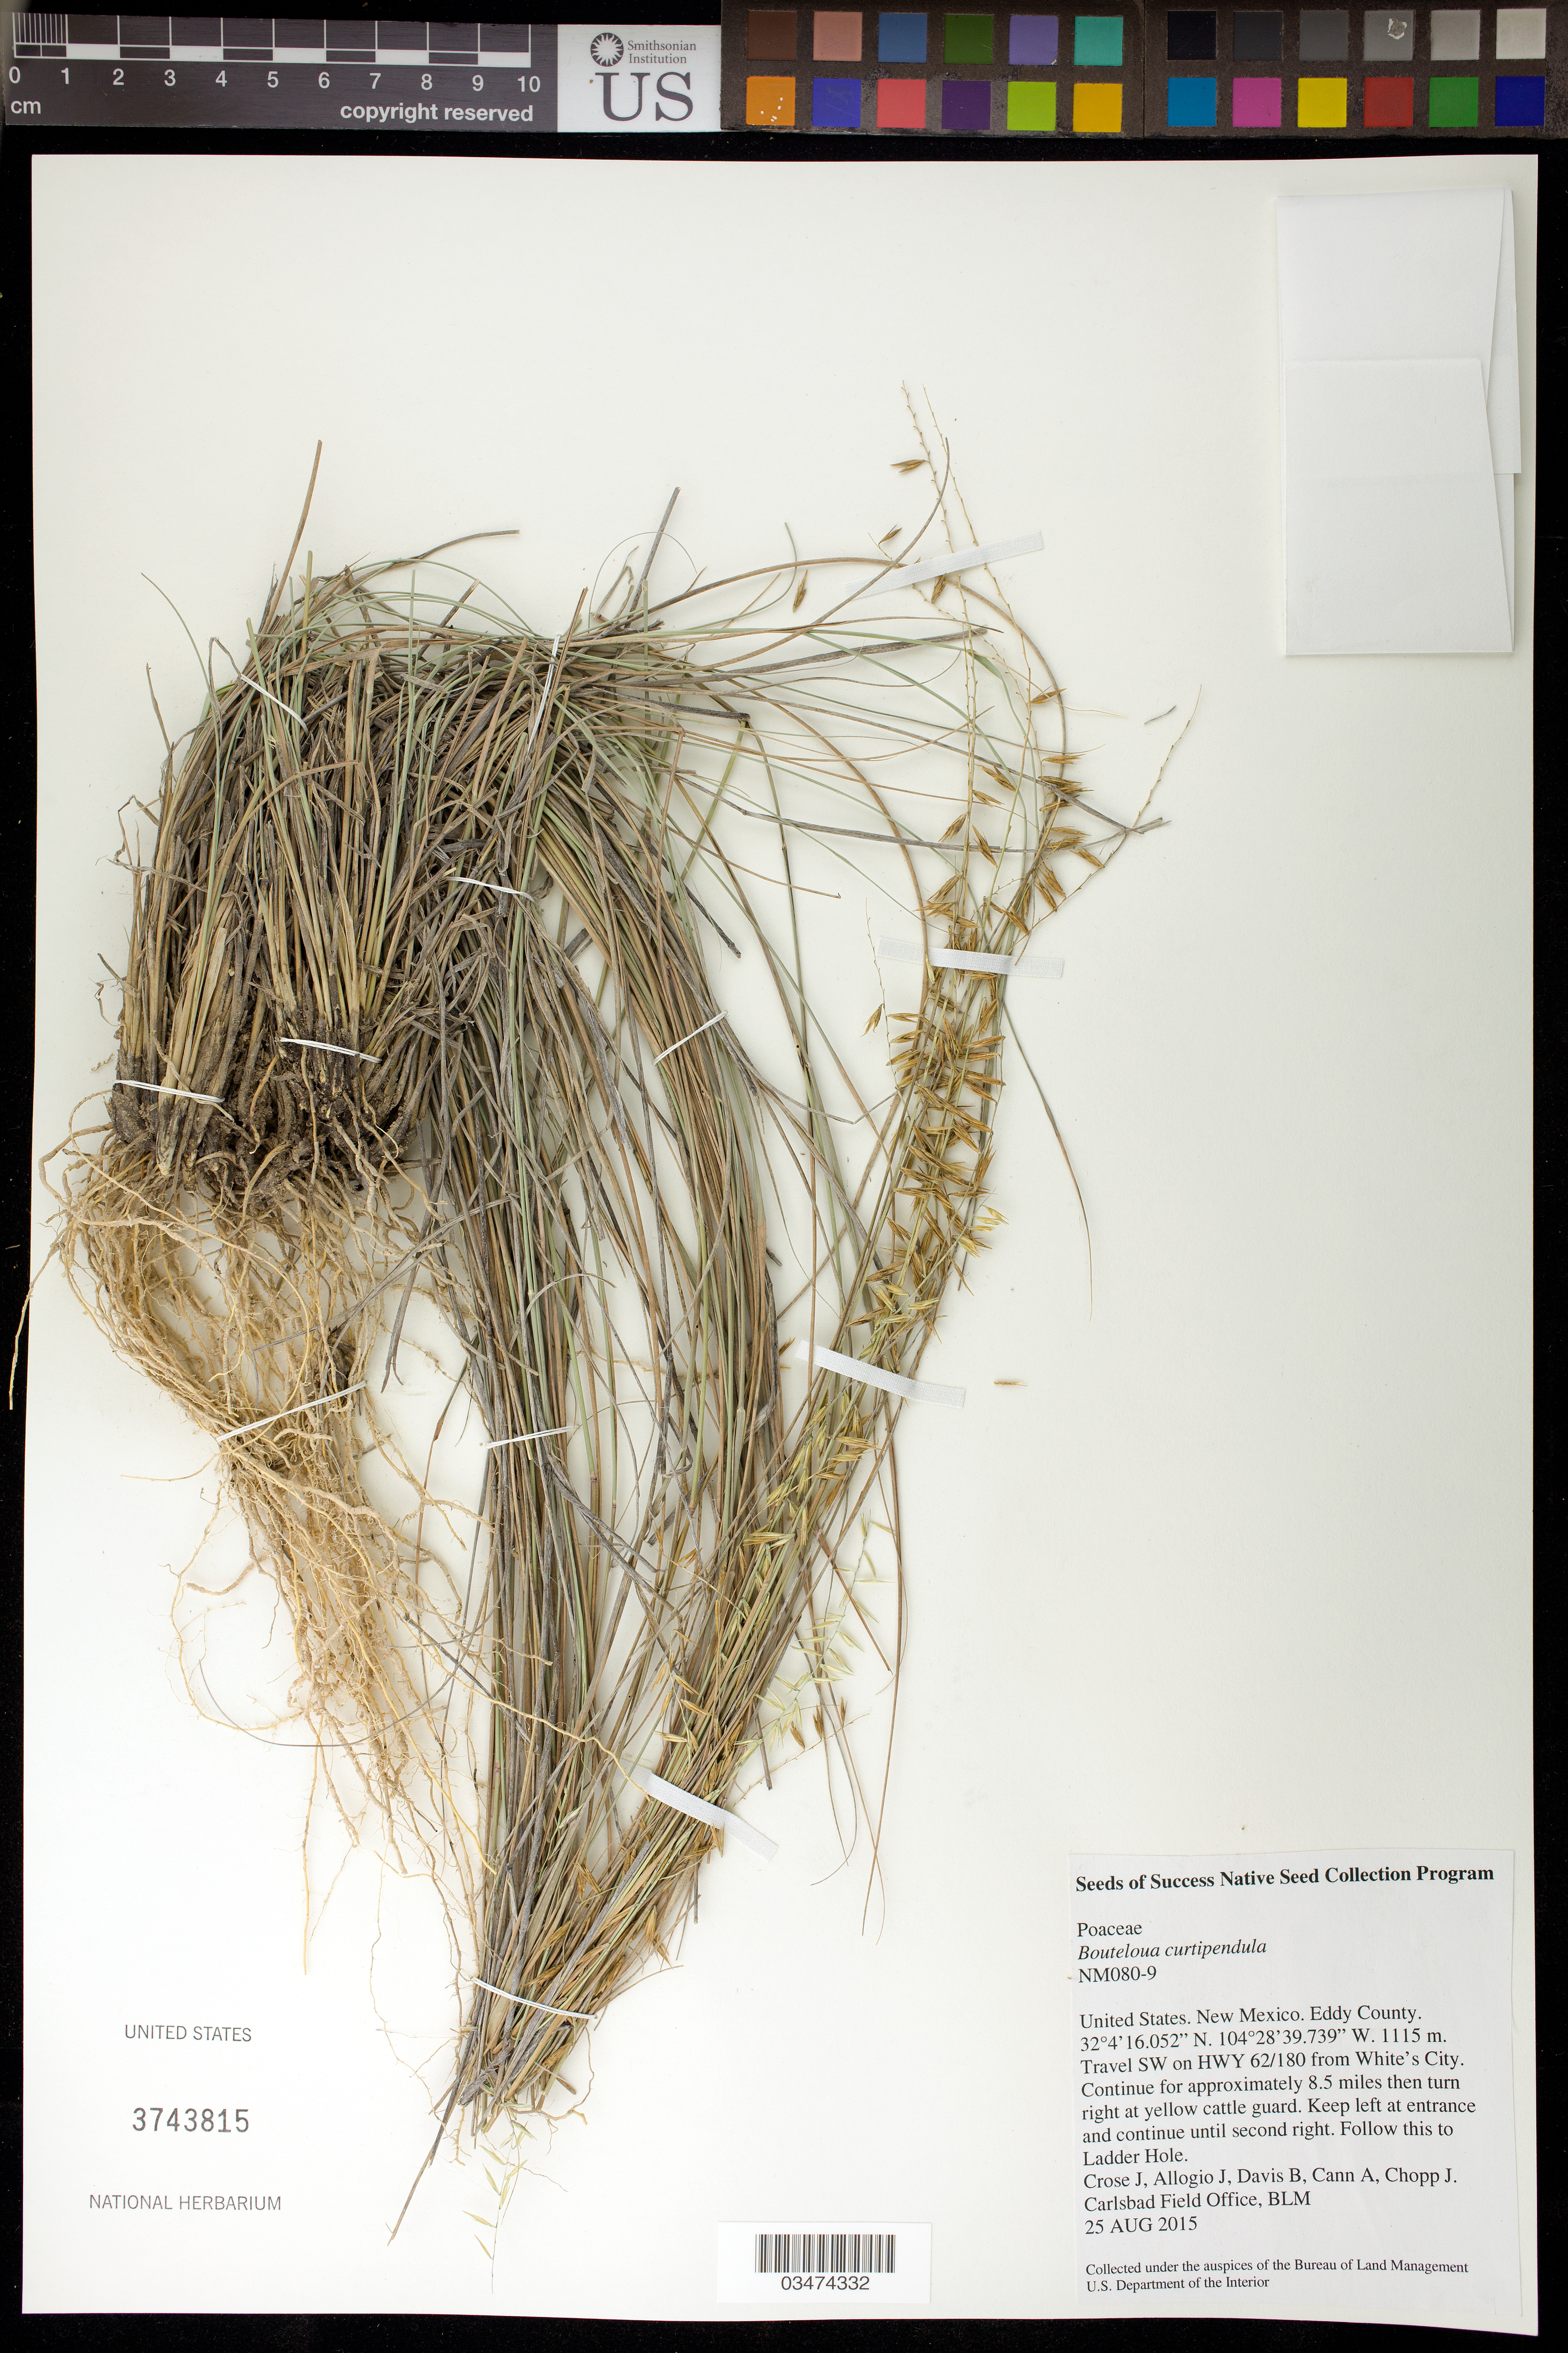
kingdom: Plantae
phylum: Tracheophyta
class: Liliopsida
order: Poales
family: Poaceae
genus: Bouteloua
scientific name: Bouteloua curtipendula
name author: (Michx.) Torr.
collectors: J. Crose, J. Allogio, B. Davis, A. Cann & J. Chopp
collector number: NM080-9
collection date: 2015-08-25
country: United States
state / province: New Mexico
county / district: Eddy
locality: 5.5 mi. SW on Hwy 62/180 from White's City.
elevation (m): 1115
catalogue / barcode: US 3743818